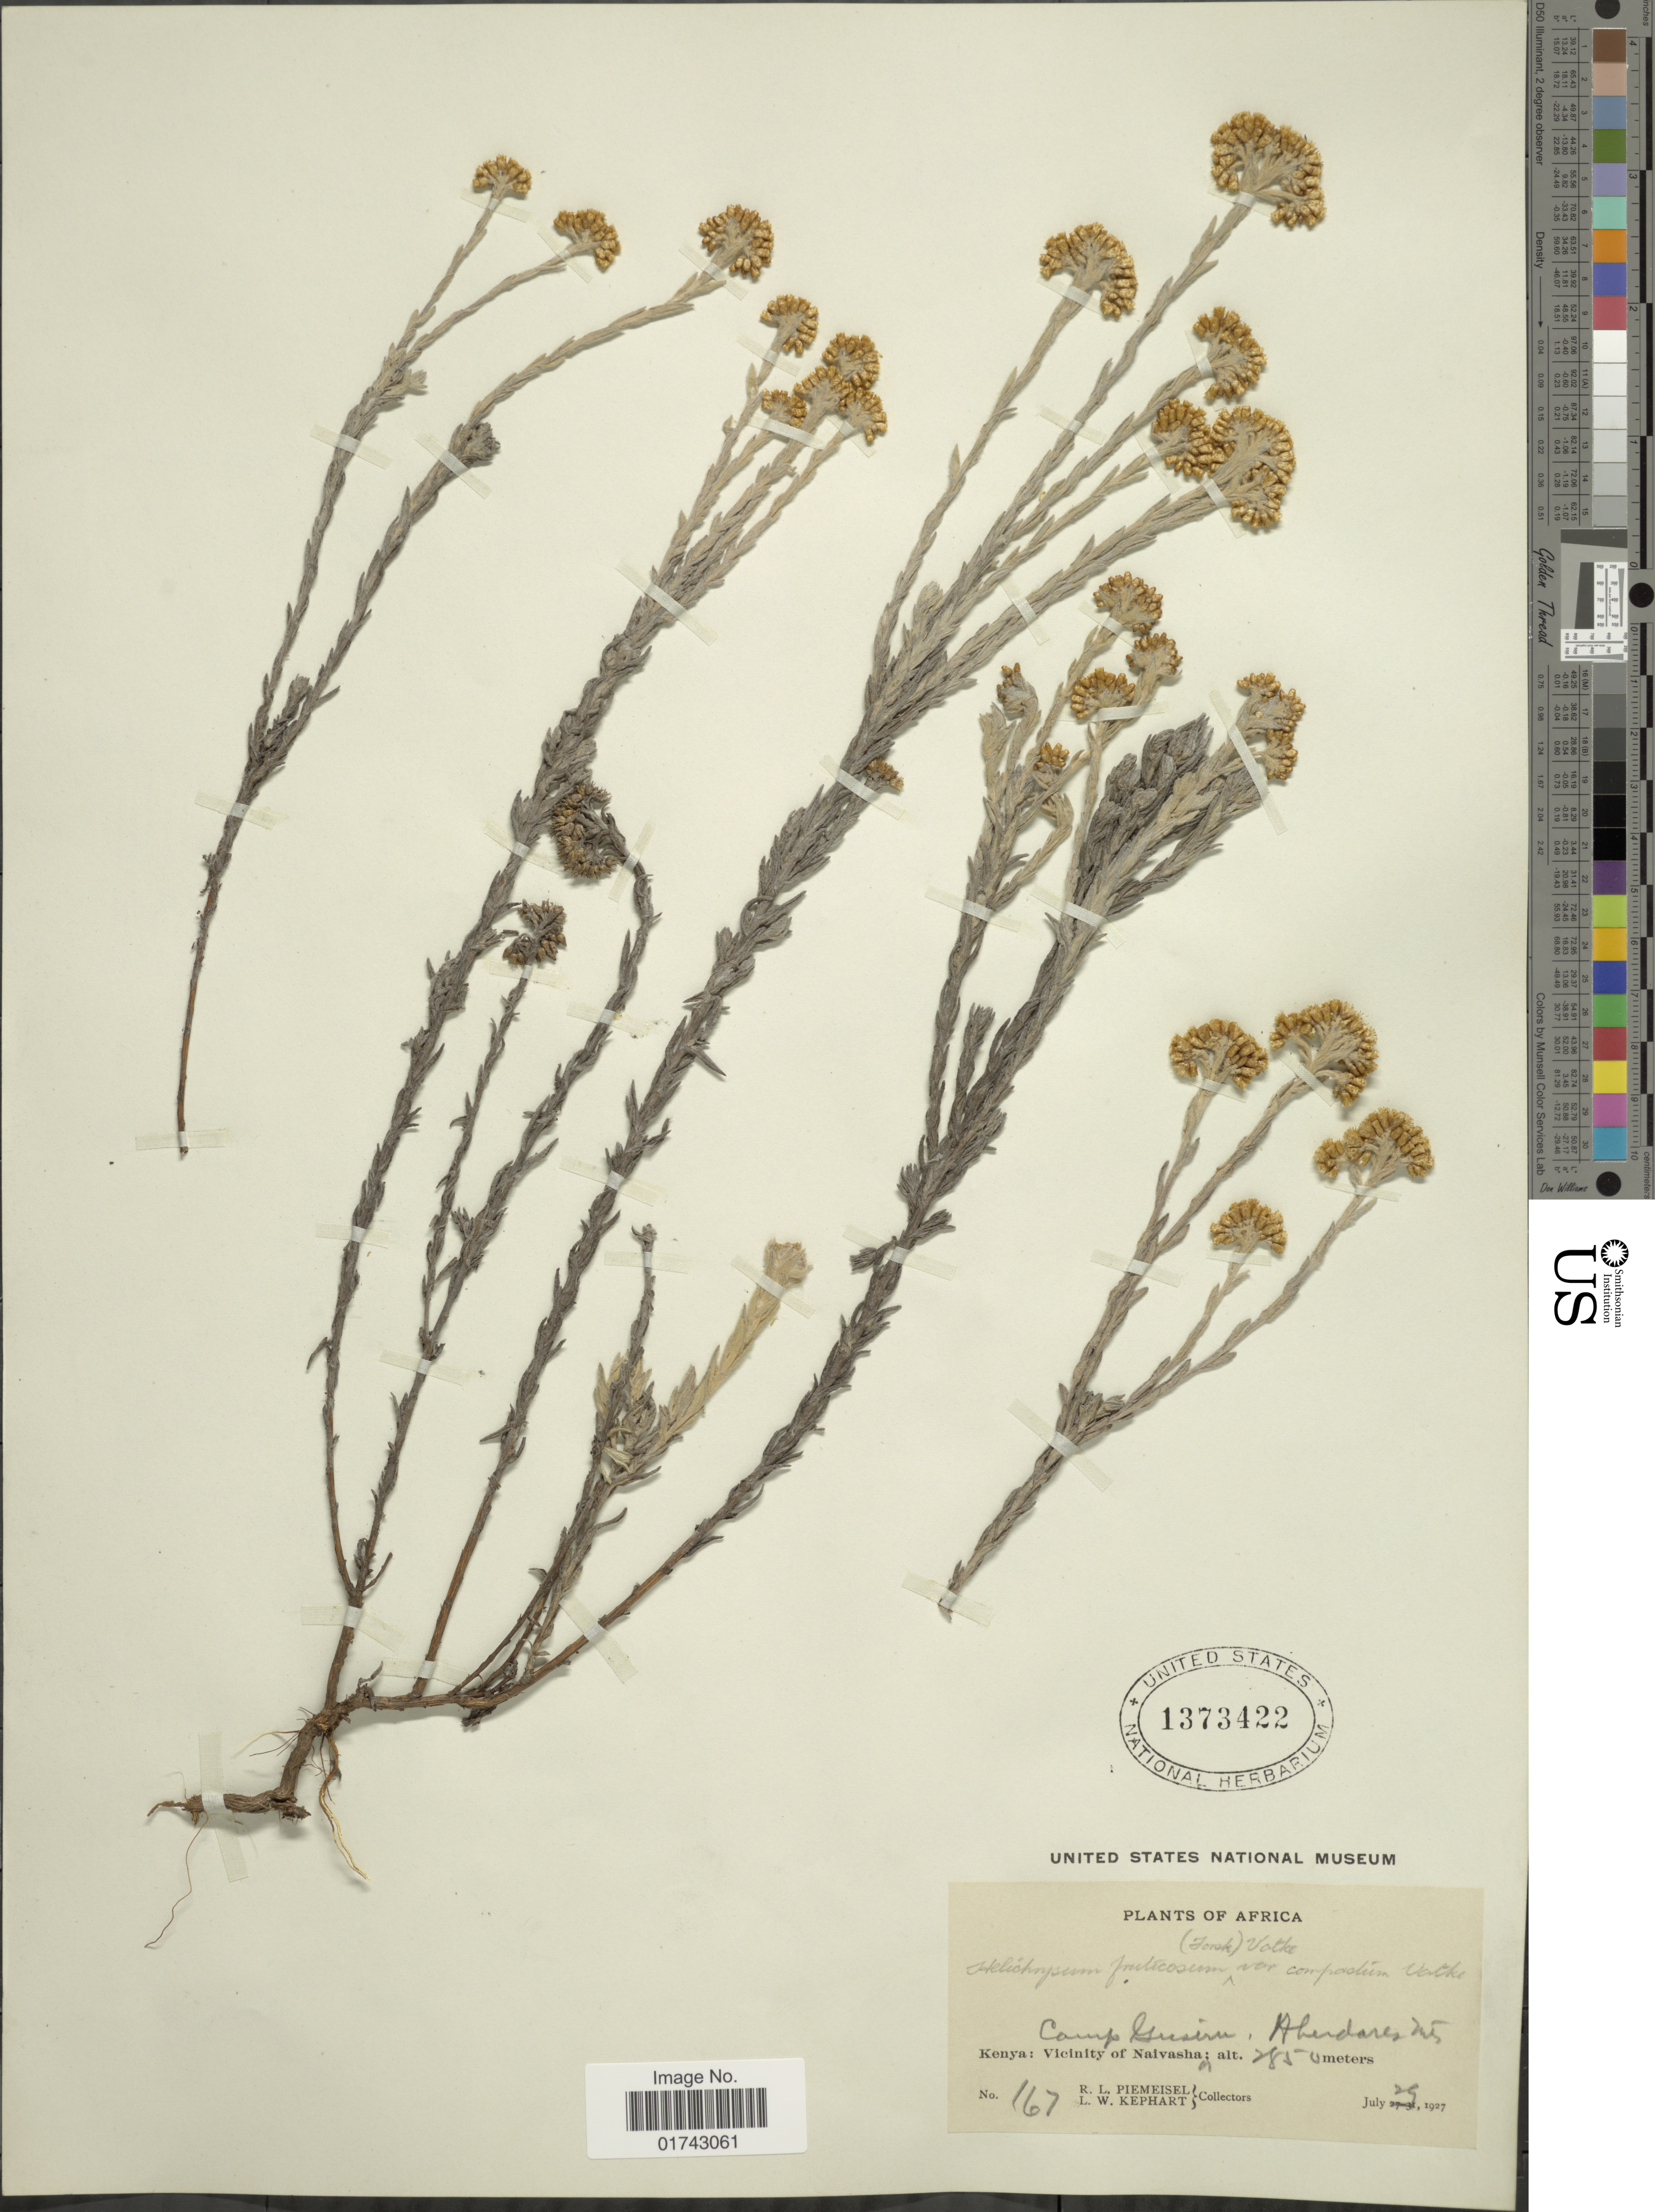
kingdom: Plantae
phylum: Tracheophyta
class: Magnoliopsida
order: Asterales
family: Asteraceae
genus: Helichrysum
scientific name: Helichrysum forskahlii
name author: (J.F. Gmel.) Hilliard & B.L. Burtt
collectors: R. L. Piemeisel & L. W. Kephart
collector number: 167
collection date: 1927-07-29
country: Kenya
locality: Camp Guseru: Aberdares Mts., Kenya: Vicinity of Naivasha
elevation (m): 2850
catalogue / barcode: US 1373422